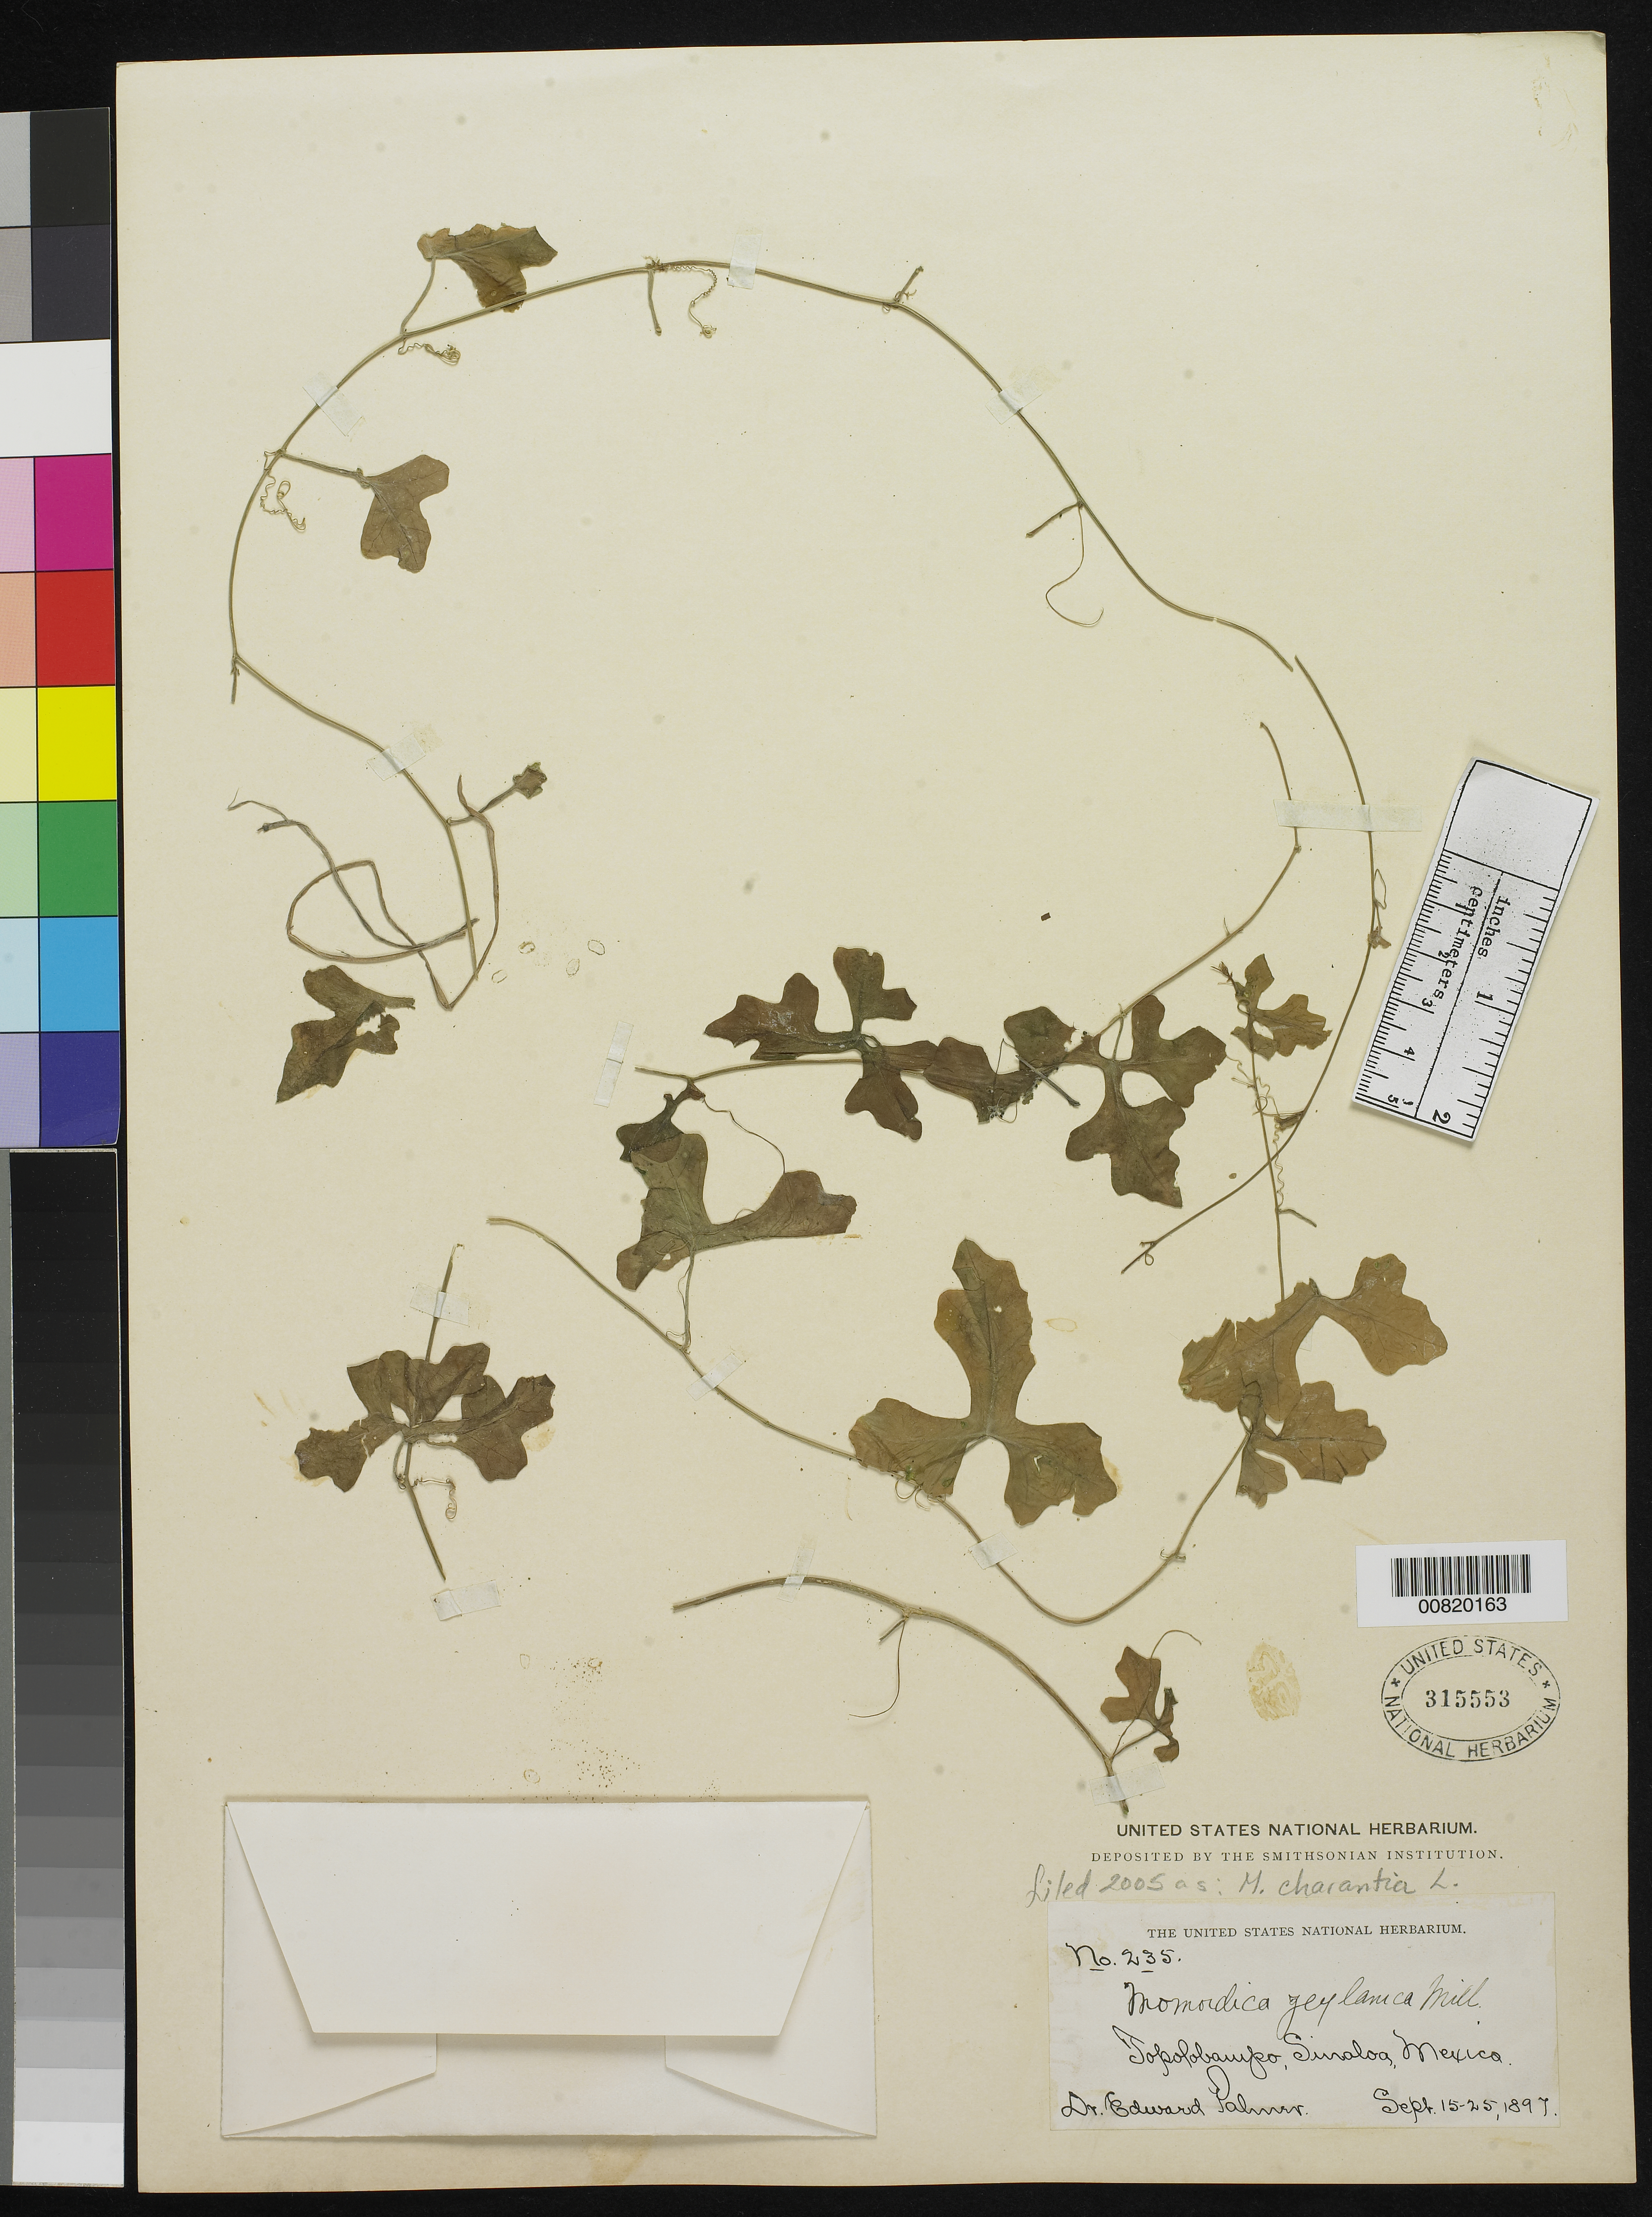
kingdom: Plantae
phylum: Tracheophyta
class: Magnoliopsida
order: Cucurbitales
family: Cucurbitaceae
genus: Momordica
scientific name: Momordica charantia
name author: L.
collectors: E. Palmer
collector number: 235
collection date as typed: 15 Sep 1897 to 25 Sep 1897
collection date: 1897-09-15/1897-09-25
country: Mexico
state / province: Sinaloa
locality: Topolobampo, Sinaloa.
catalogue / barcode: US 315553